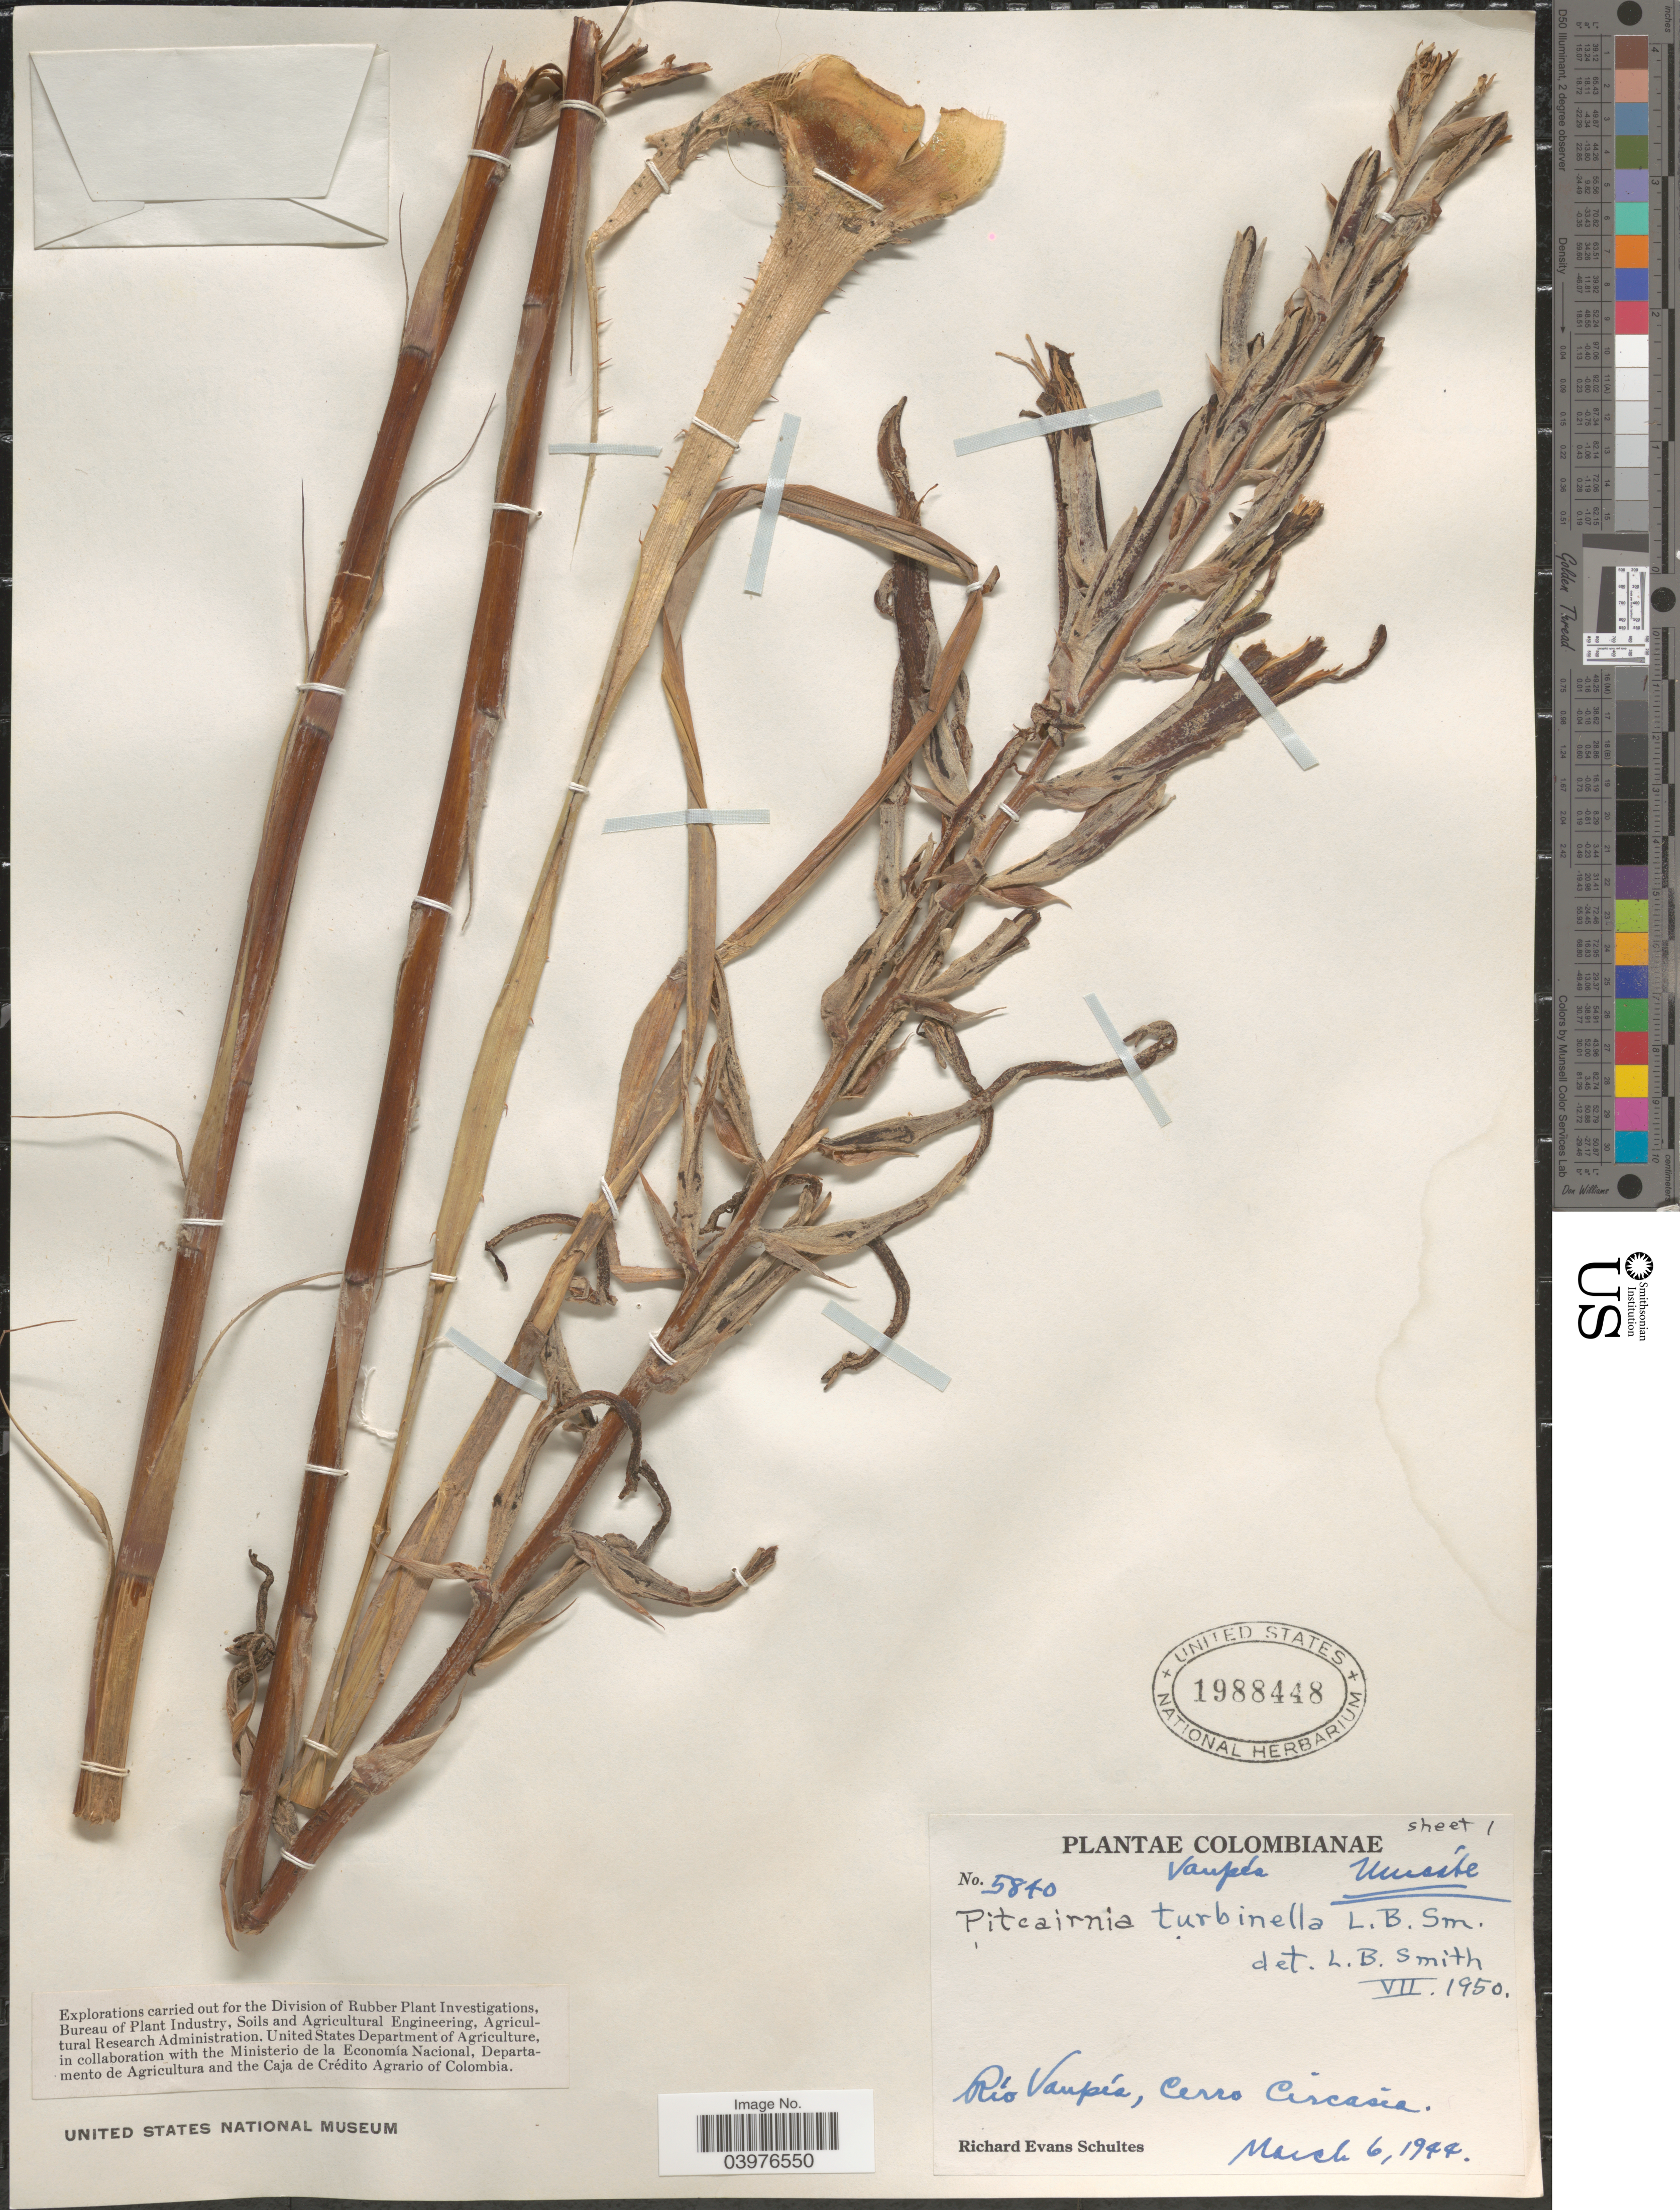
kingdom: Plantae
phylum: Tracheophyta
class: Liliopsida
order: Poales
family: Bromeliaceae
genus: Pitcairnia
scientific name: Pitcairnia turbinella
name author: L.B. Sm.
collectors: R. E. Schultes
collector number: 5840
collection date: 1944-03-06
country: Colombia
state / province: Vaupés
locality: Río Vaupés, Cerro Circasia.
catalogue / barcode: US 1988448